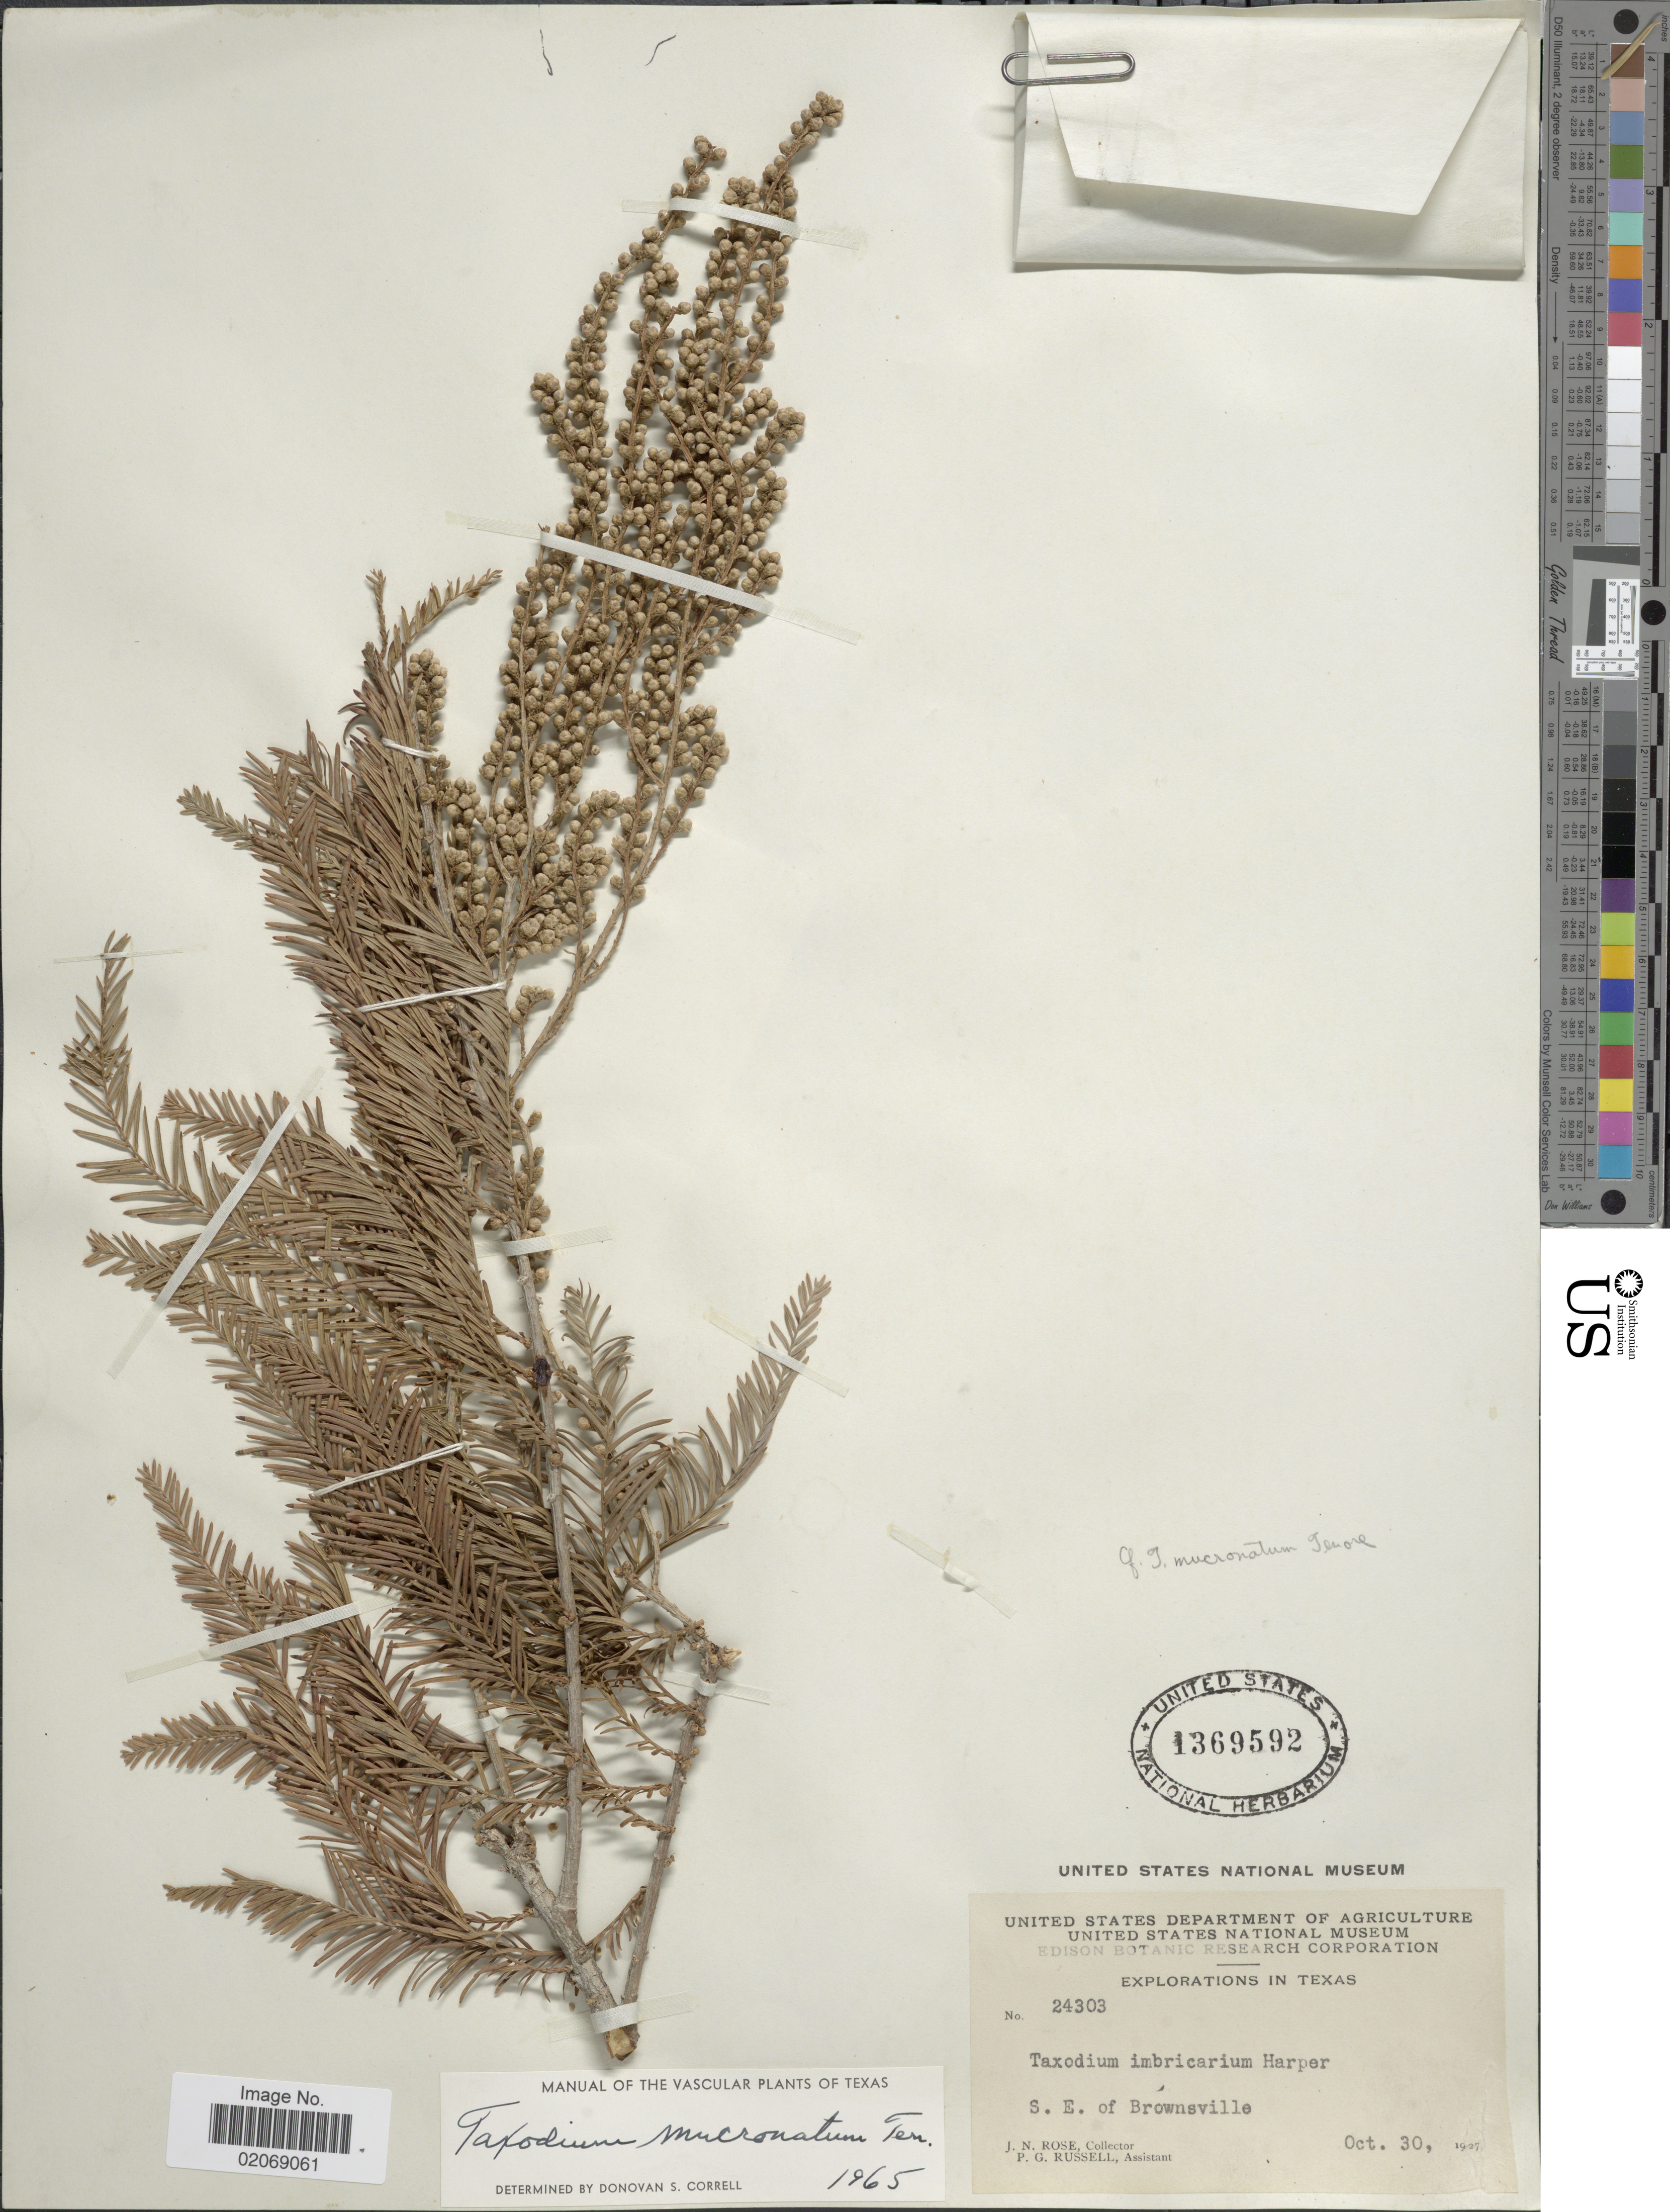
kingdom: Plantae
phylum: Tracheophyta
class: Pinopsida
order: Pinales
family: Cupressaceae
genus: Taxodium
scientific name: Taxodium mucronatum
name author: Ten.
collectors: J. N. Rose & P. G. Russell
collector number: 24303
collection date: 1927-10-30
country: United States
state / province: Texas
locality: S. E. of Brownville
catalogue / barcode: US 1369592